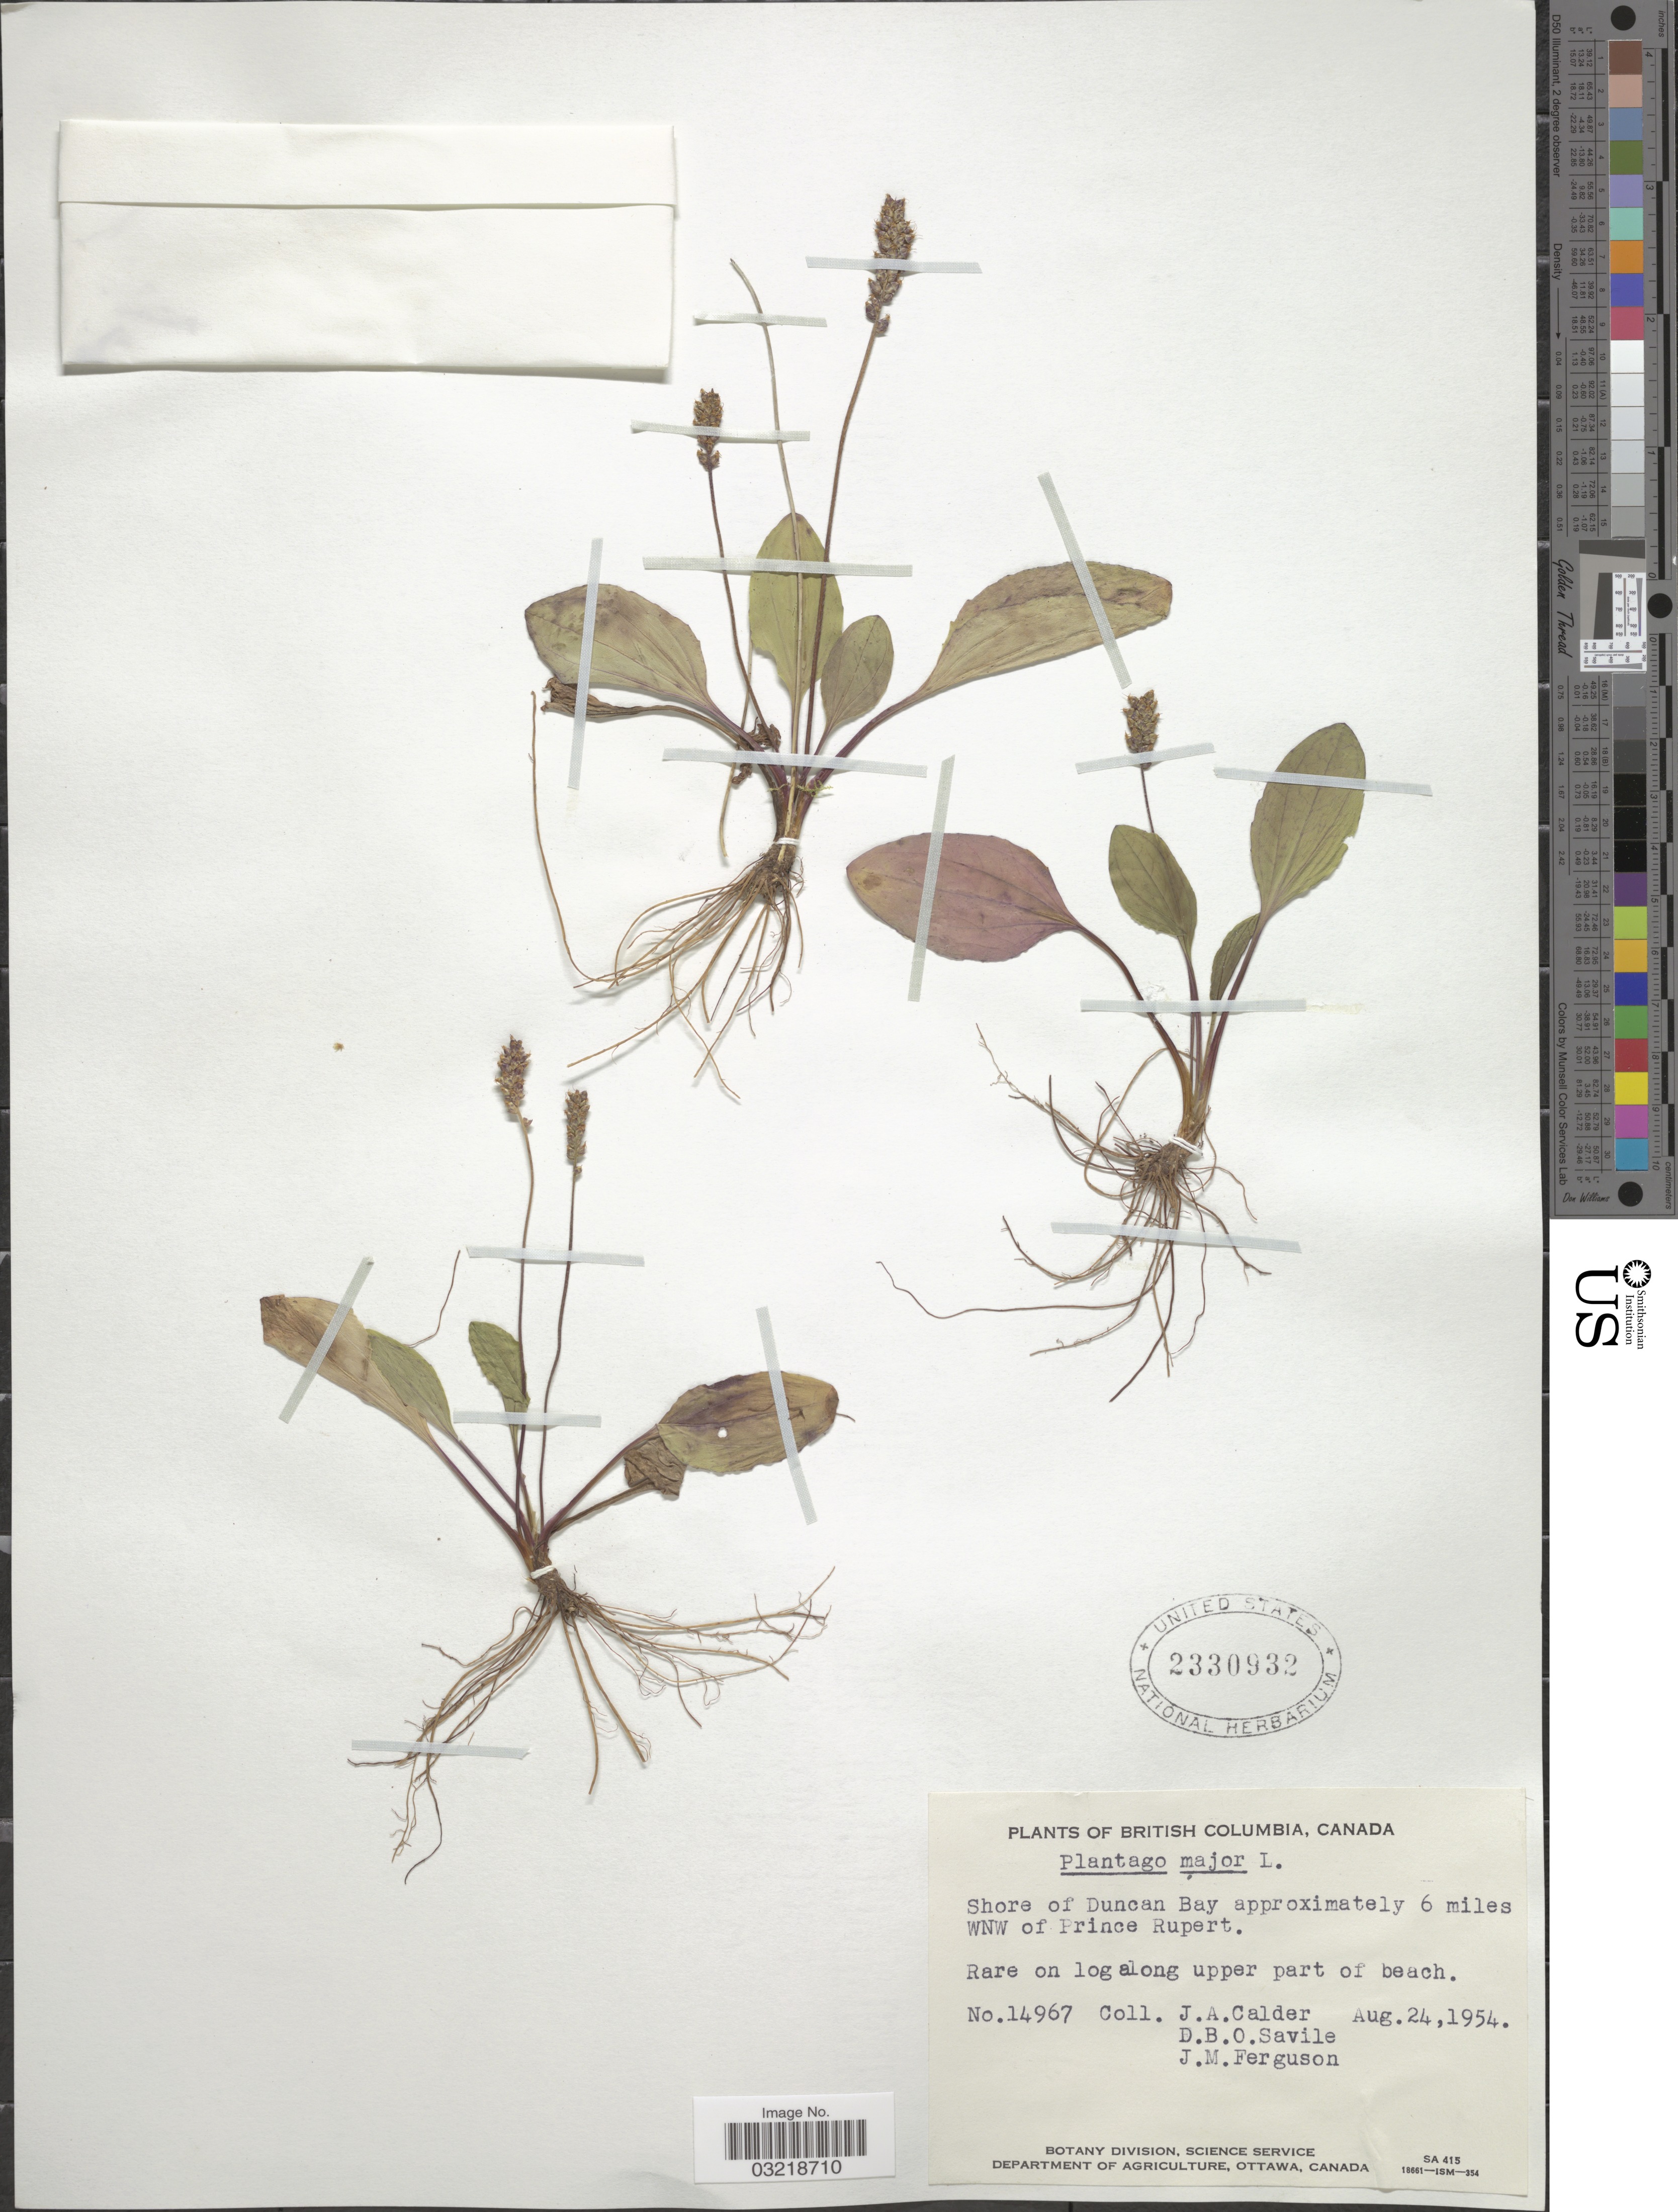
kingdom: Plantae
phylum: Tracheophyta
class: Magnoliopsida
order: Lamiales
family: Plantaginaceae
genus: Plantago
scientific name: Plantago major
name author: L.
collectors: J. A. Calder, D. Savile & J. M. Ferguson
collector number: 14967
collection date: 1954-08-24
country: Canada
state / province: British Columbia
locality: Shore of Duncan Bay approximately 6 miles WNW of Prince Rupert.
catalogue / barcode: US 2330932